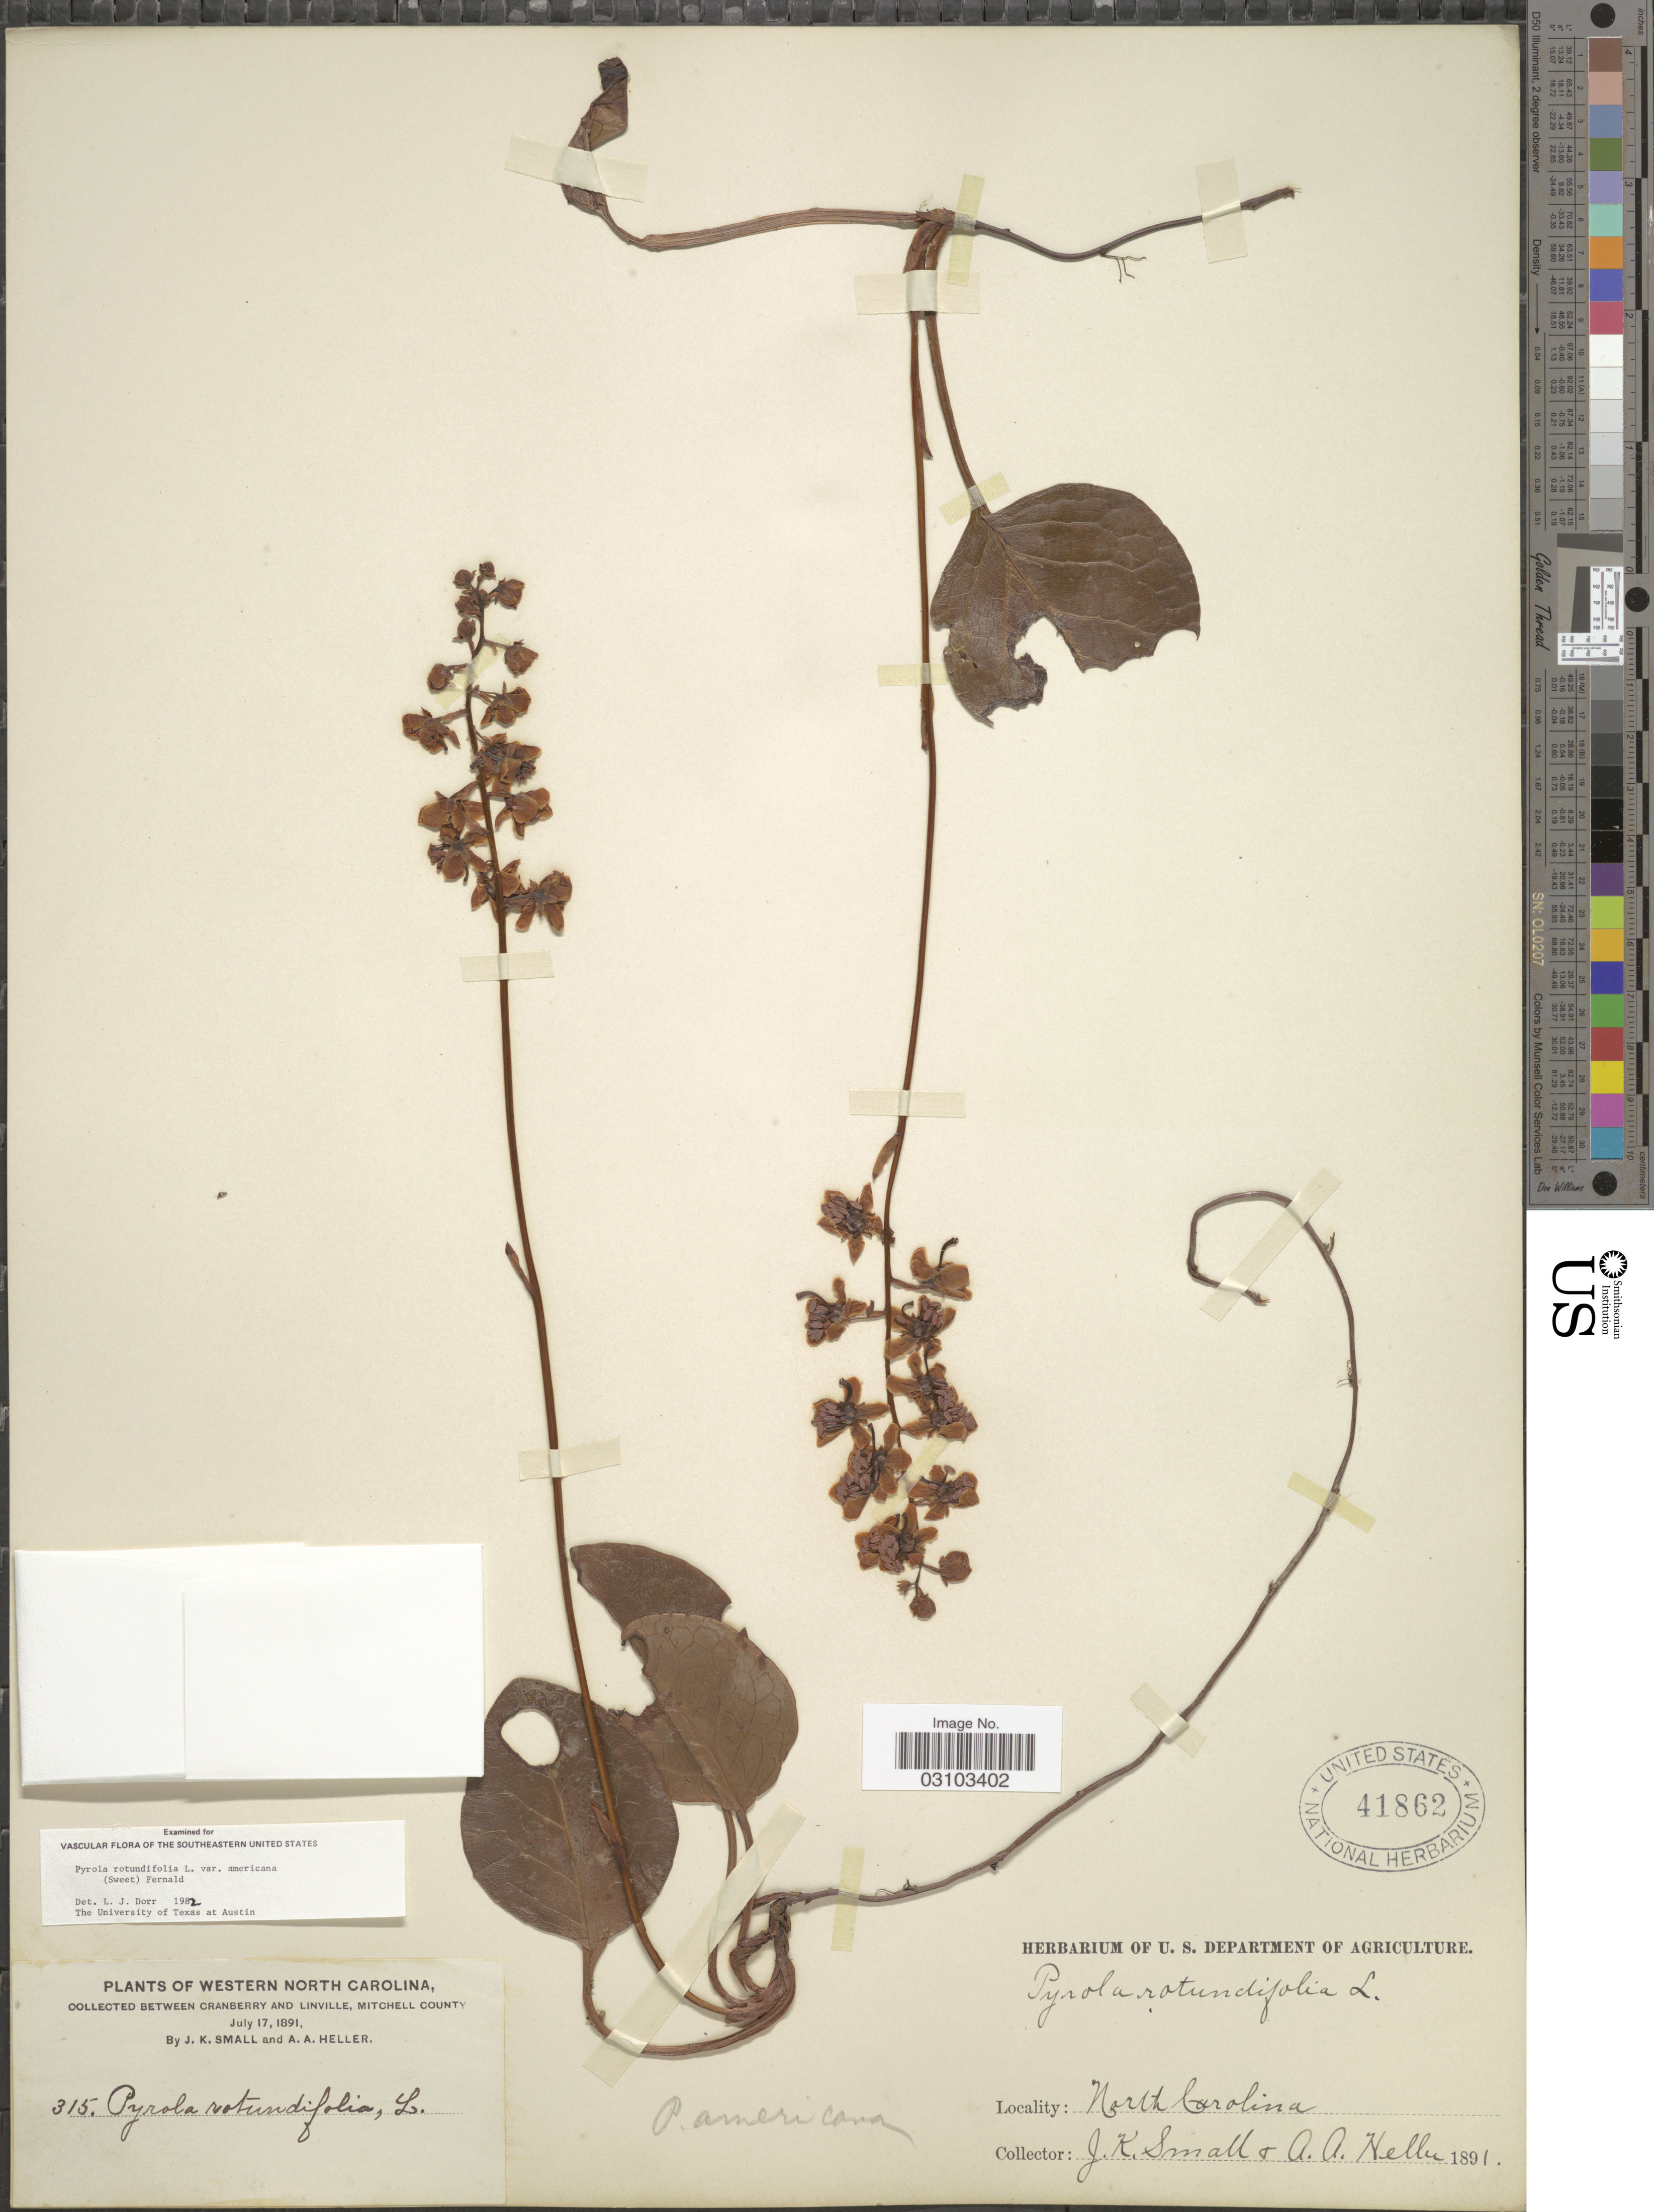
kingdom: Plantae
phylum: Tracheophyta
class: Magnoliopsida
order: Ericales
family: Ericaceae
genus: Pyrola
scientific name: Pyrola americana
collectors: J. K. Small & A. A. Heller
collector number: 315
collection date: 1891-07-17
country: United States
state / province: North Carolina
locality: Western North Carolina, between Cranberry and Linville, Mitchell County.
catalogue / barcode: US 41862